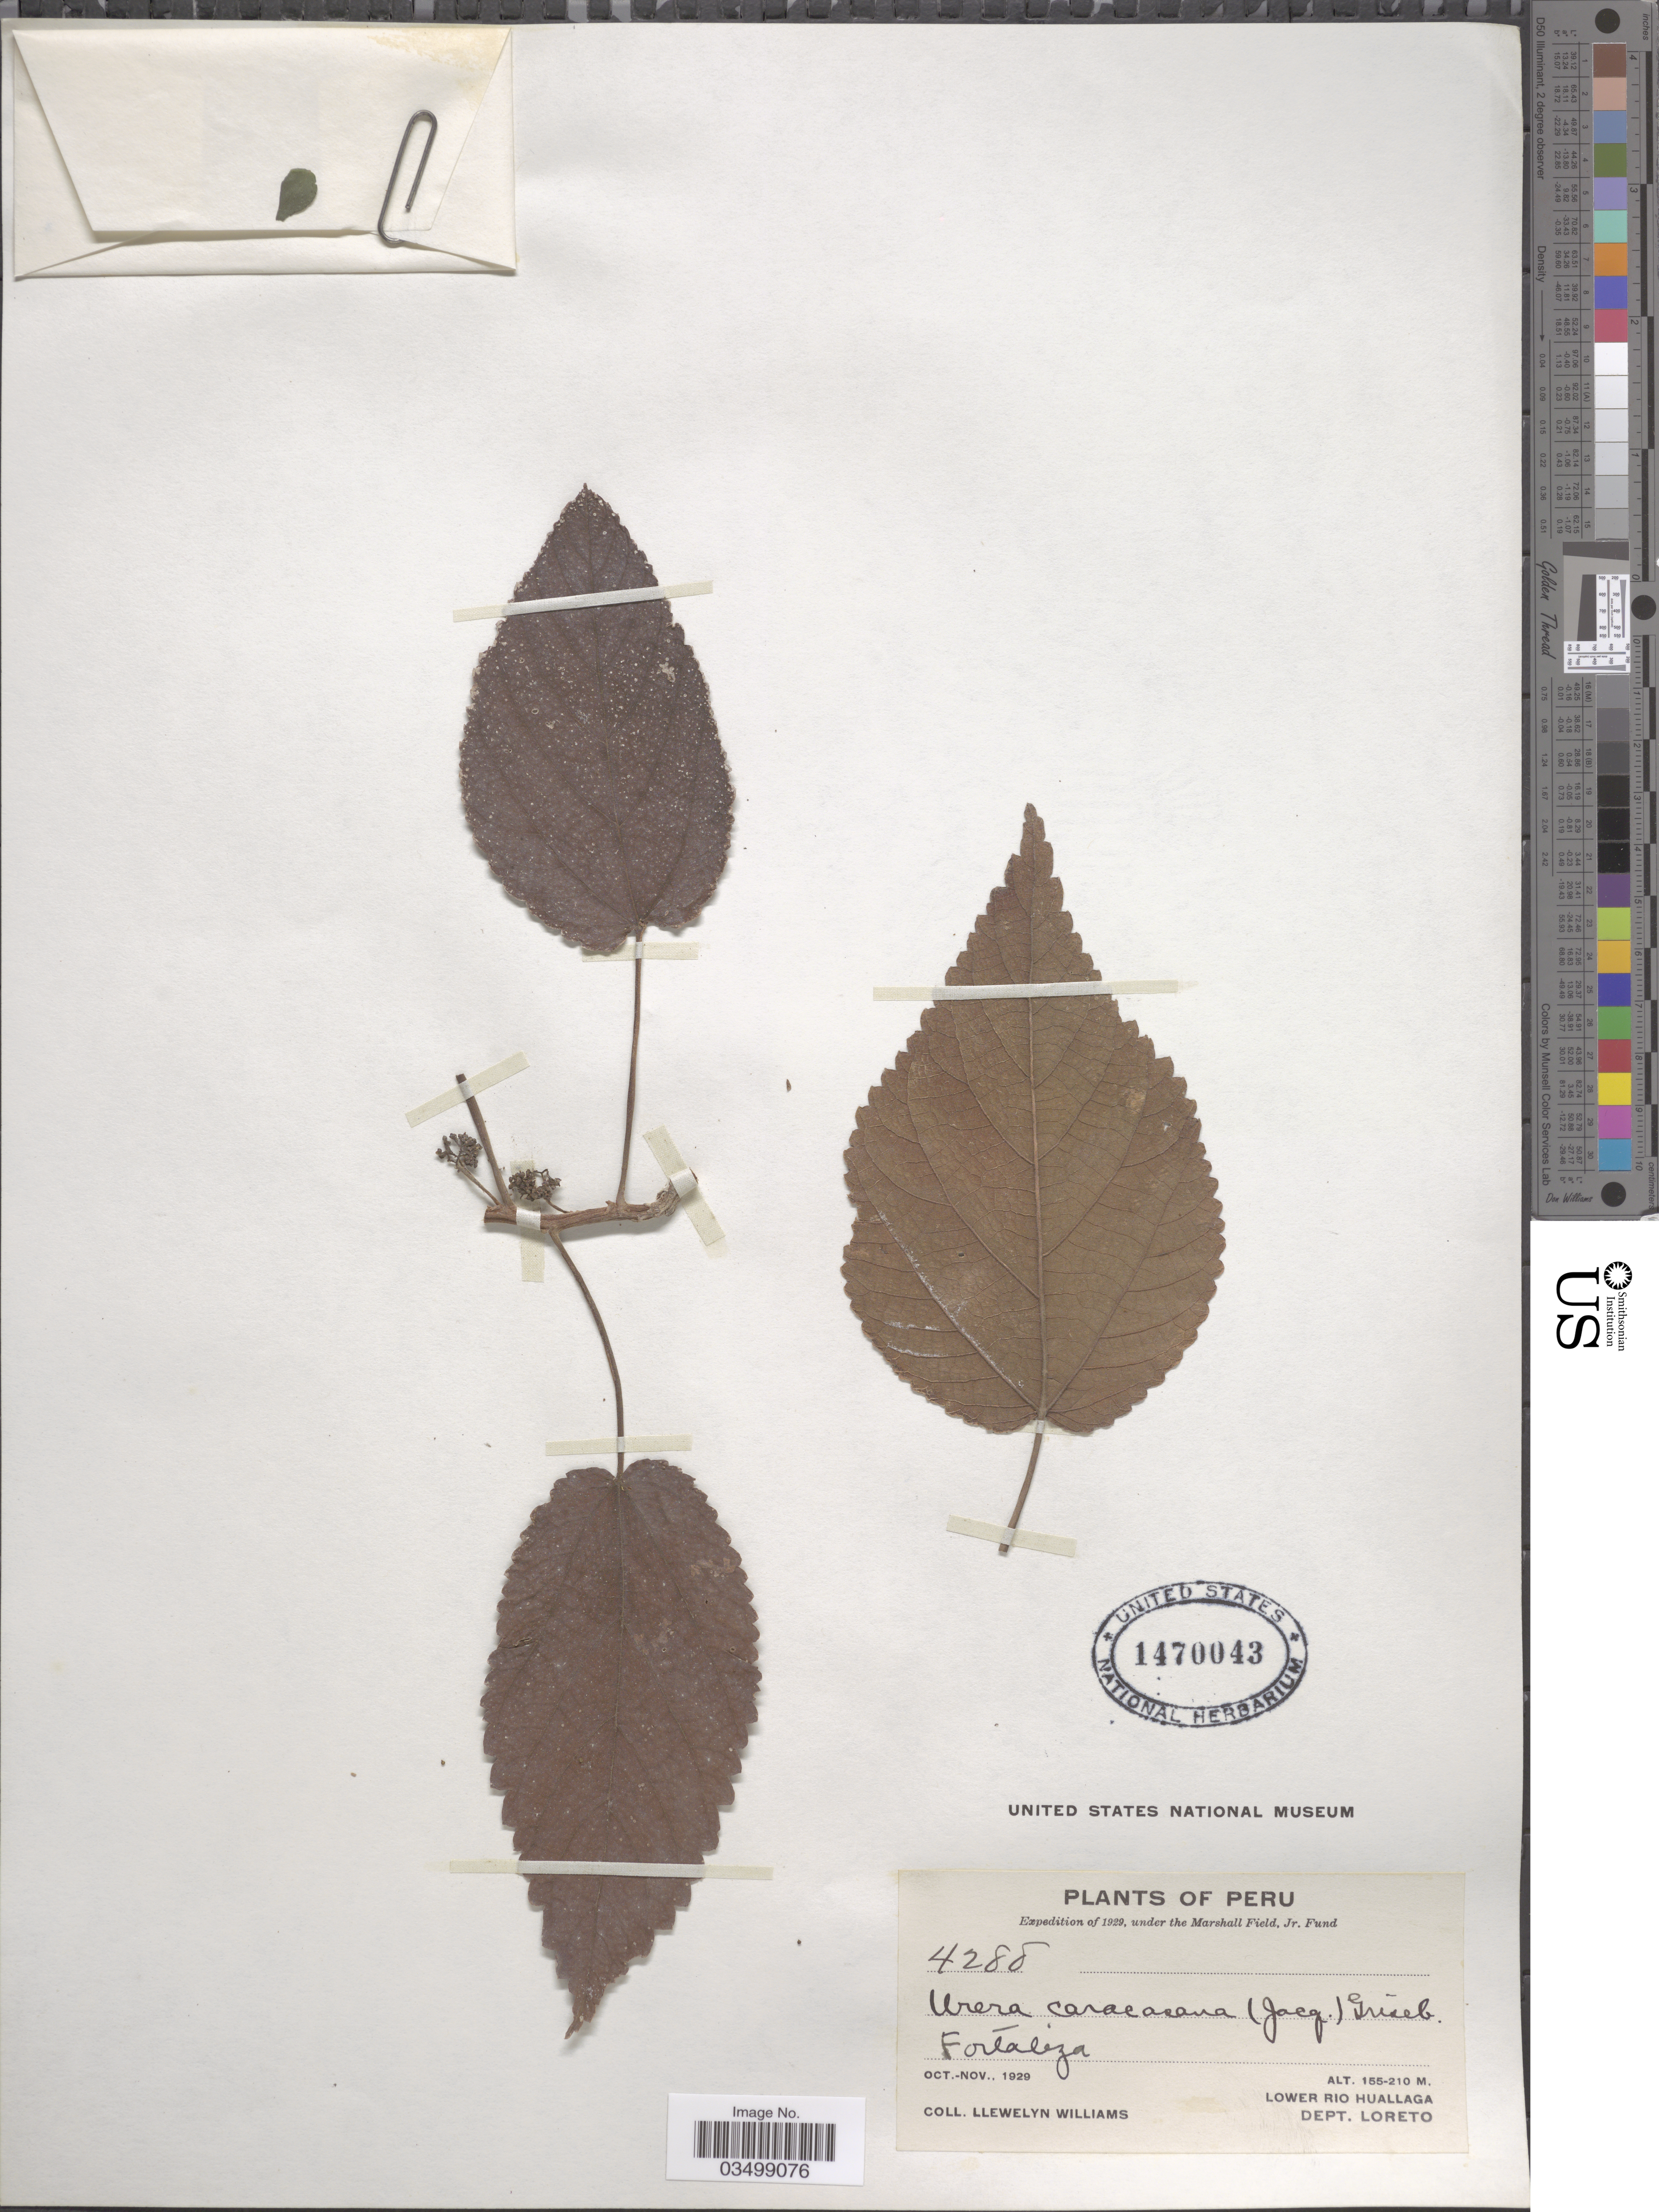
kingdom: Plantae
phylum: Tracheophyta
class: Magnoliopsida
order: Rosales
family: Urticaceae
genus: Urera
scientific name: Urera caracasana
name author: (Jacq.) Gaudich. ex Griseb.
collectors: Ll. Williams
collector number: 4288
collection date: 1929-10/1929-11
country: Peru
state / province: Loreto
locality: Fortaleza. Lower Rio Huallaga. Dept. Loreto.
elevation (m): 155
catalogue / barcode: US 1470043